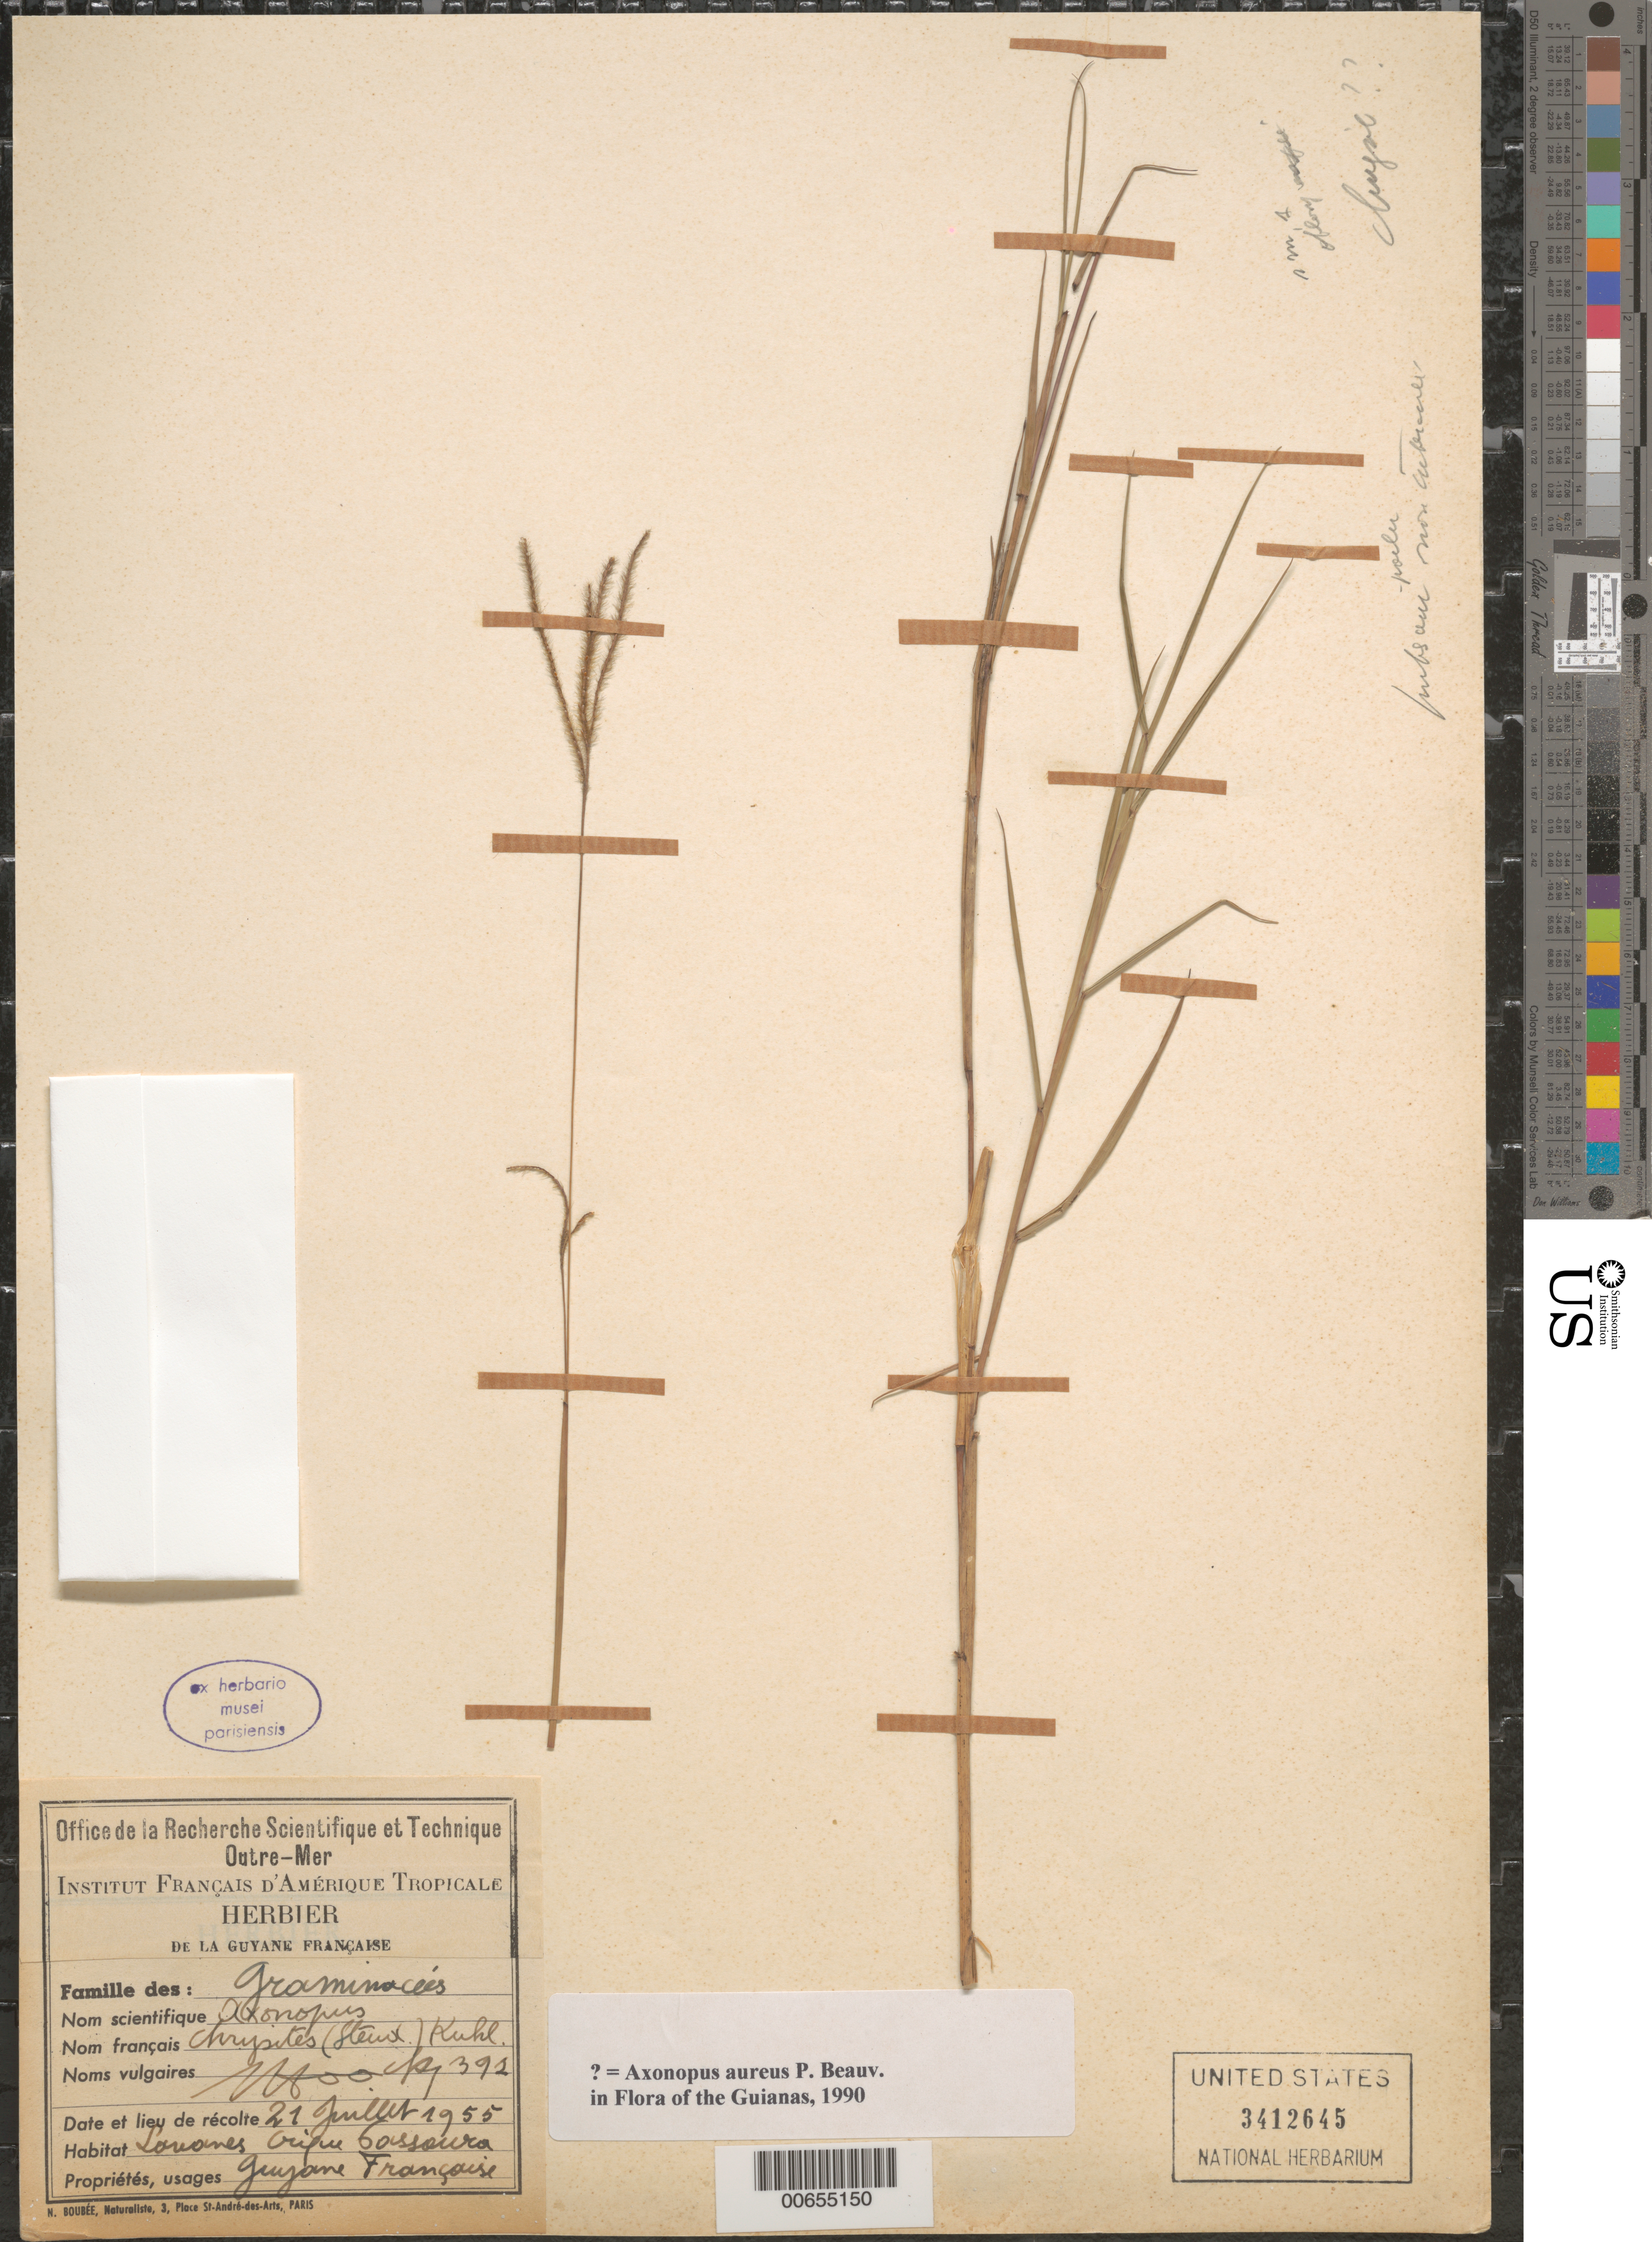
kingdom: Plantae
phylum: Tracheophyta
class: Liliopsida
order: Poales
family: Poaceae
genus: Axonopus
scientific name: Axonopus chrysites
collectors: J. Hoock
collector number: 391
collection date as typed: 21-Jul-55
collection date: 1955-07-21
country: French Guiana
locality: Crique Passoura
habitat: Savanes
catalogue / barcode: US 3412645